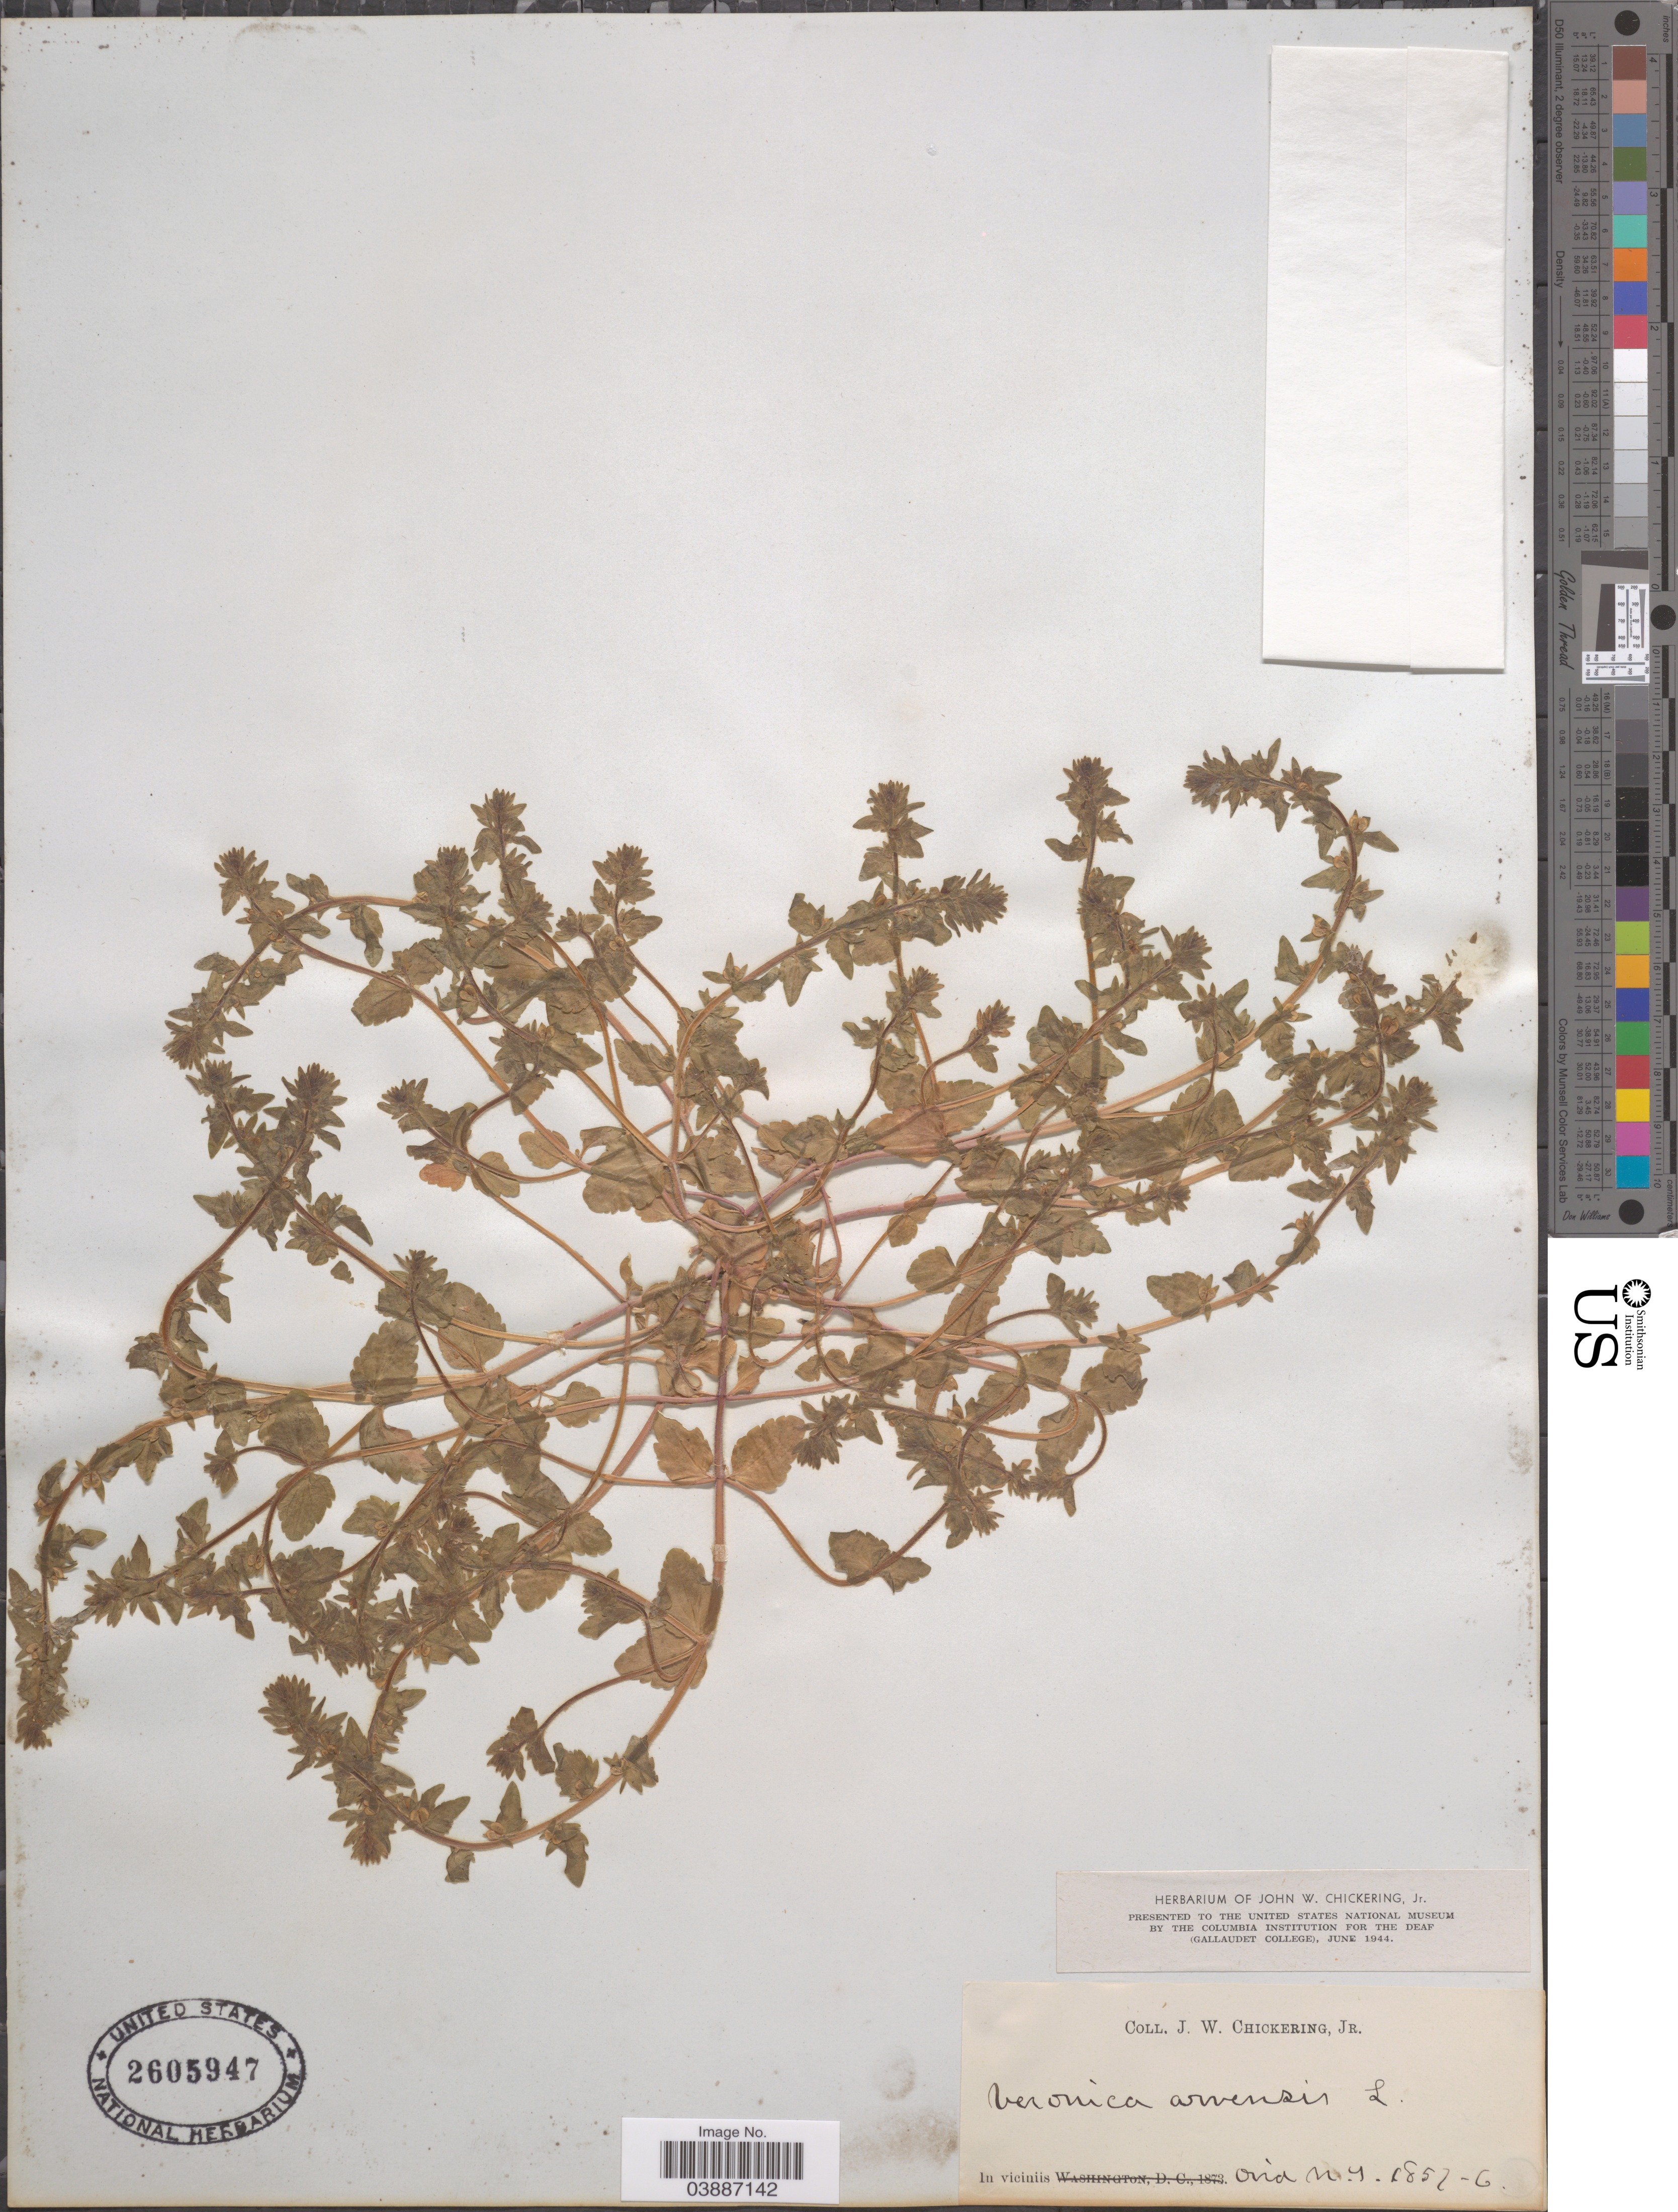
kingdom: Plantae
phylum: Tracheophyta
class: Magnoliopsida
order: Lamiales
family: Plantaginaceae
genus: Veronica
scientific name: Veronica arvensis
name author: L.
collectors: J. Chickering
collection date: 1857-06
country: United States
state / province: New York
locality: In viciinis Ovid.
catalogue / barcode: US 2605947